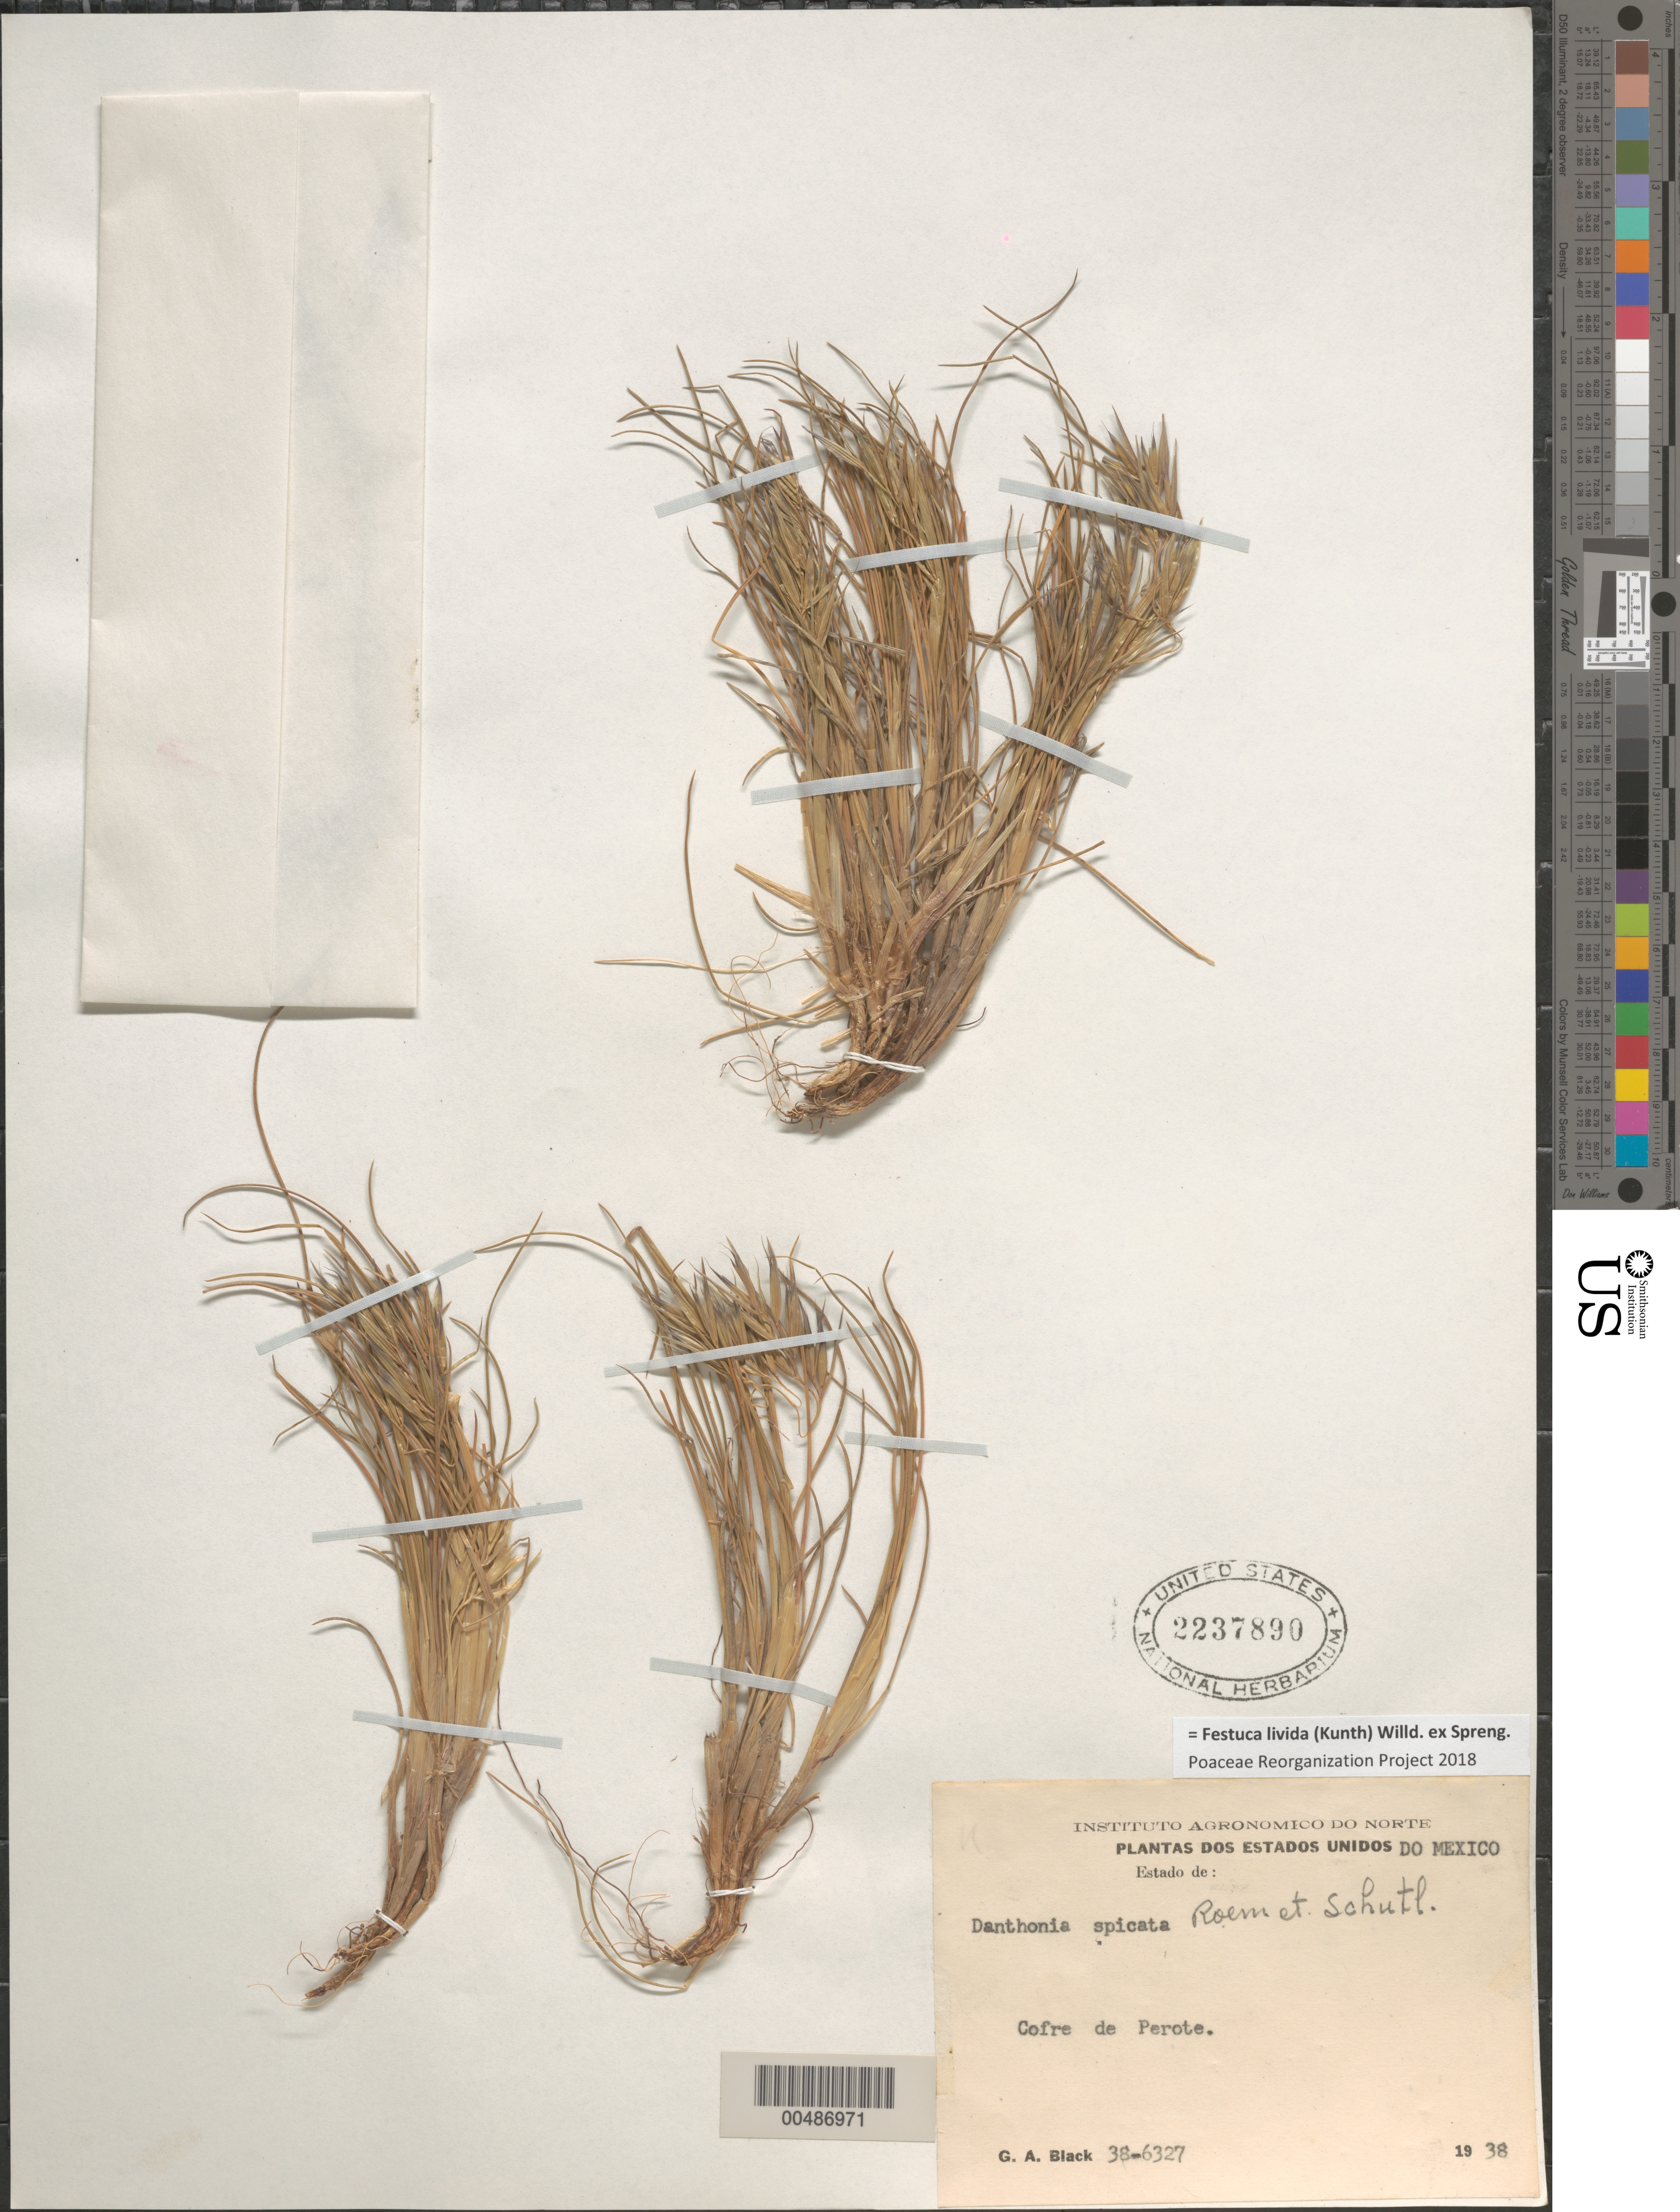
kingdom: Plantae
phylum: Tracheophyta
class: Liliopsida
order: Poales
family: Poaceae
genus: Festuca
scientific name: Festuca livida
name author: (Kunth) Willd.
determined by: Poaceae Reorganization Project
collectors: G. A. Black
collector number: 38-6327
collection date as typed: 1938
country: Mexico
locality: Cofre de Perote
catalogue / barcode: US 2237890